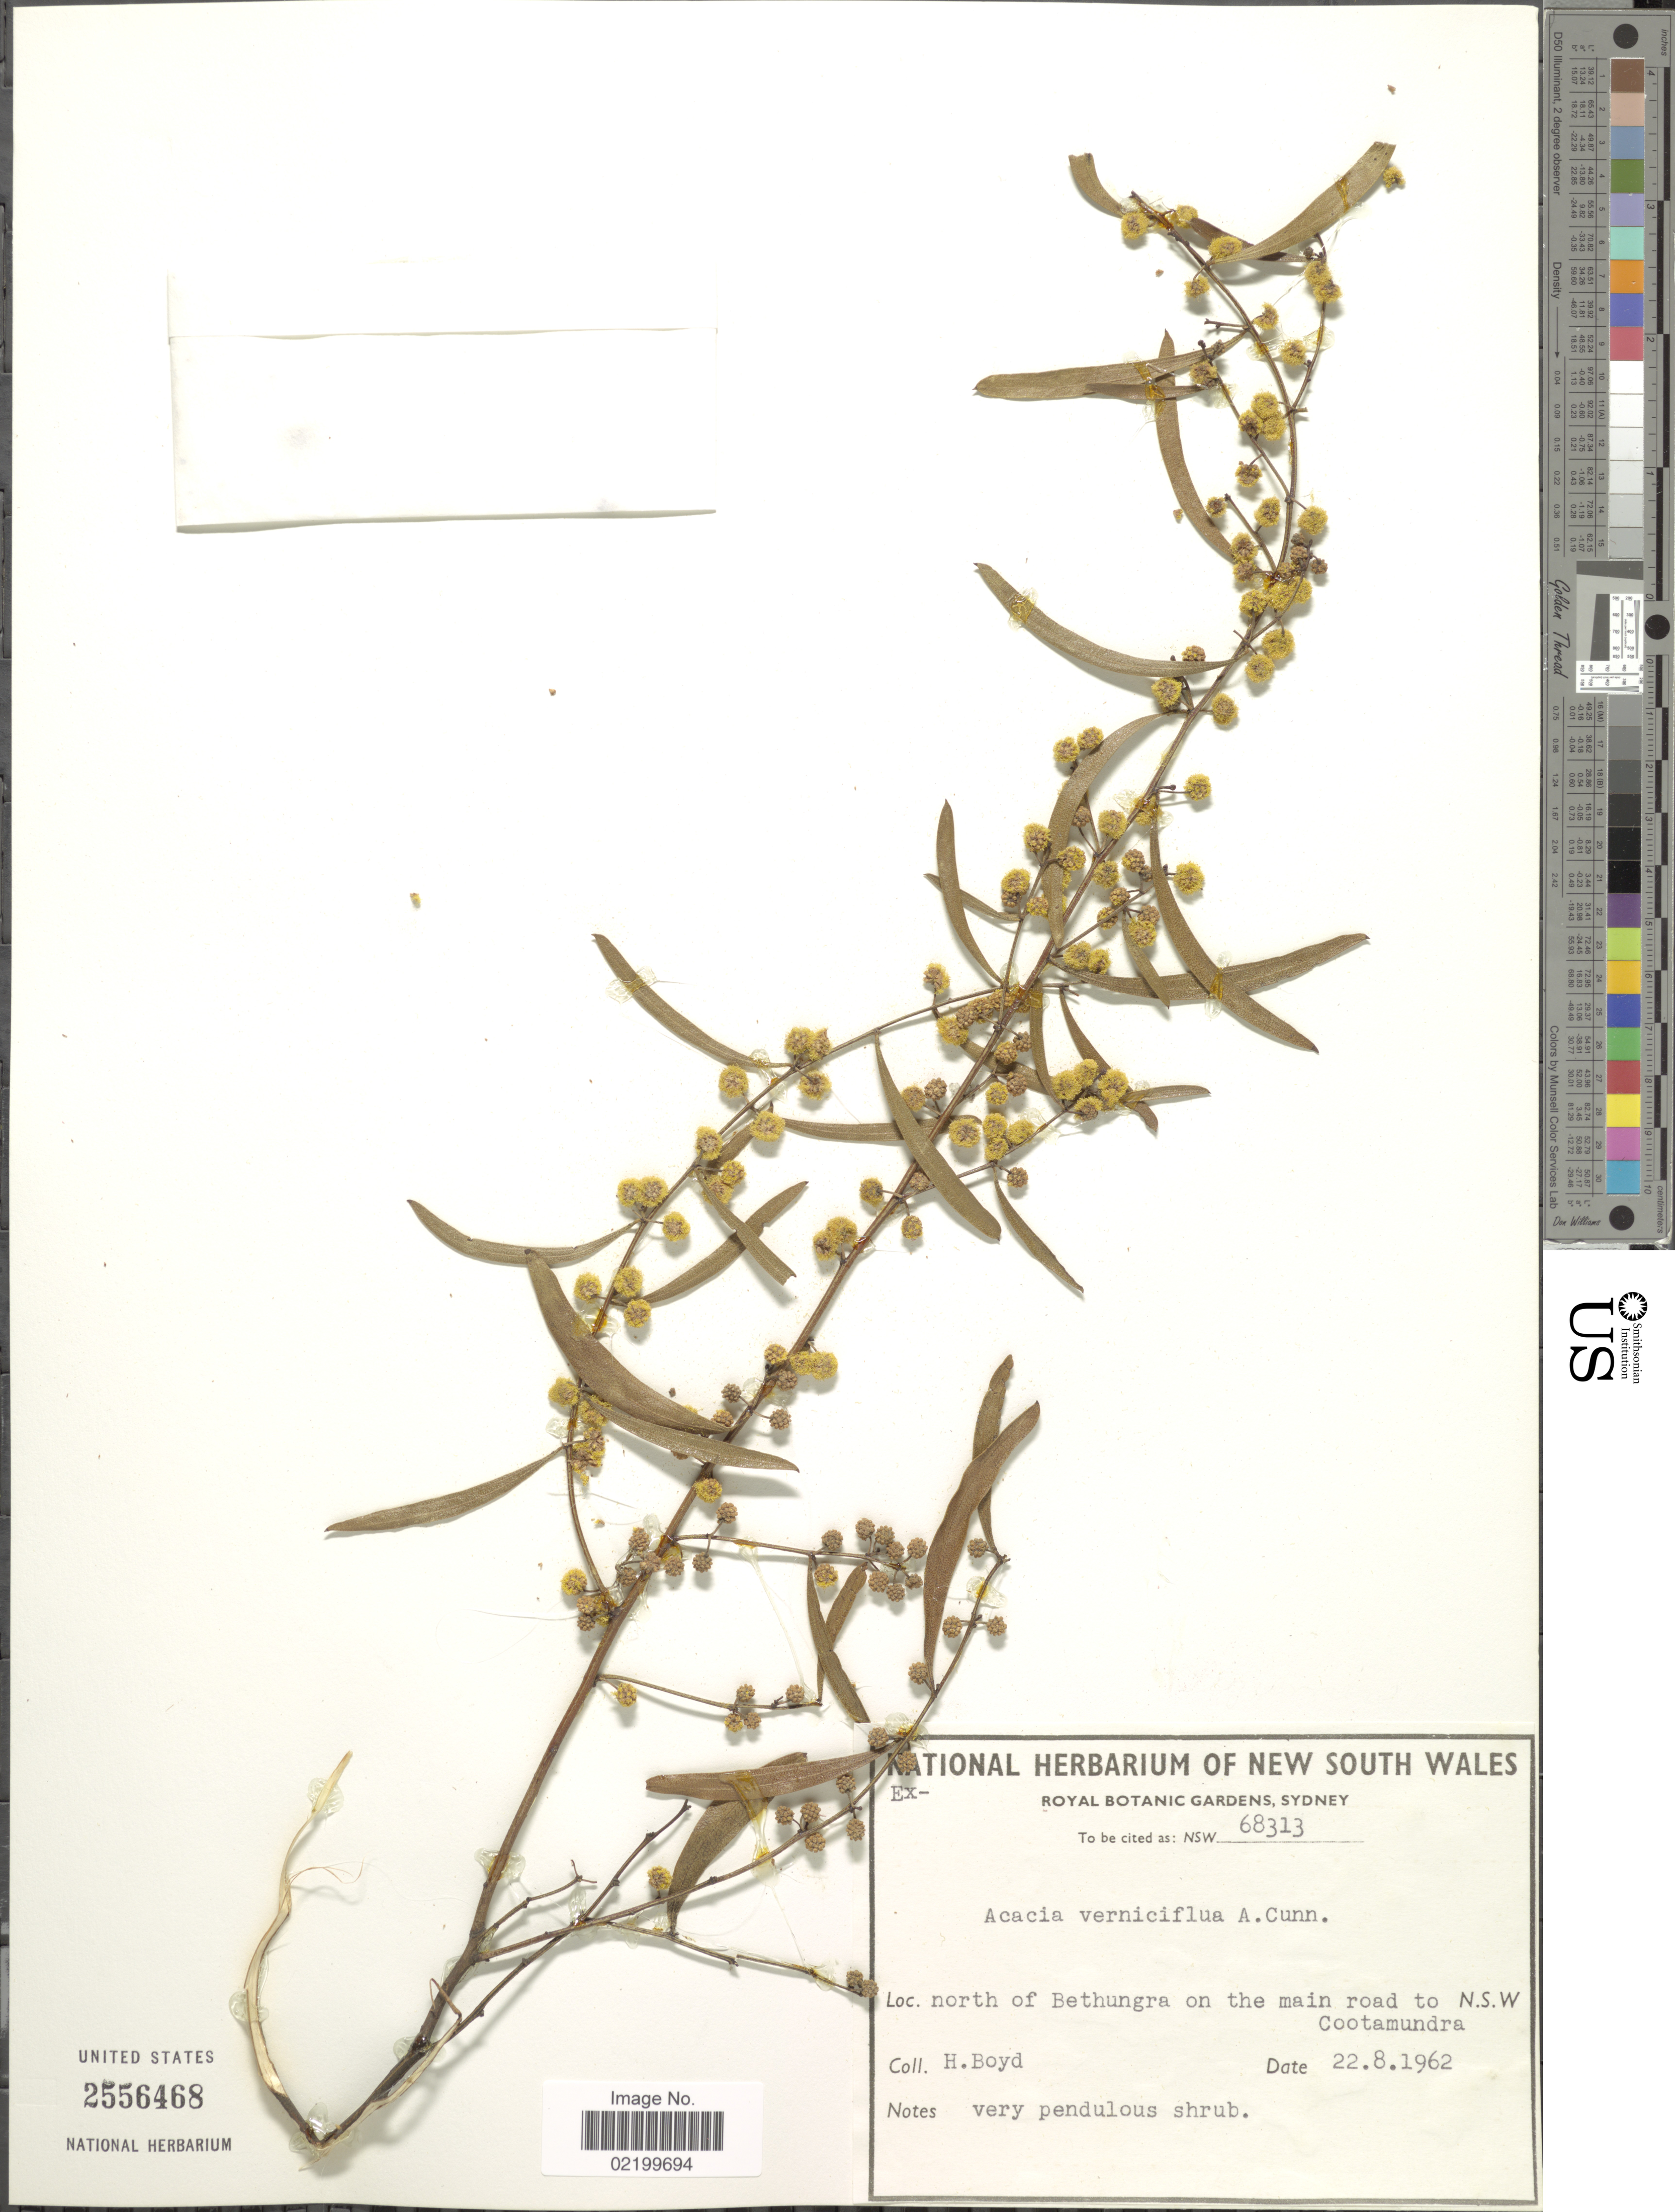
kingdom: Plantae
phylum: Tracheophyta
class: Magnoliopsida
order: Fabales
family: Fabaceae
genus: Acacia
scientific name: Acacia verniciflua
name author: A. Cunn.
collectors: H. Boyd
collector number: NSW 68313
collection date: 1962-08-22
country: Australia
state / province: New South Wales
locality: North of Bethungra on the main road to Cootamundra N.S.W.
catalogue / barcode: US 2556468